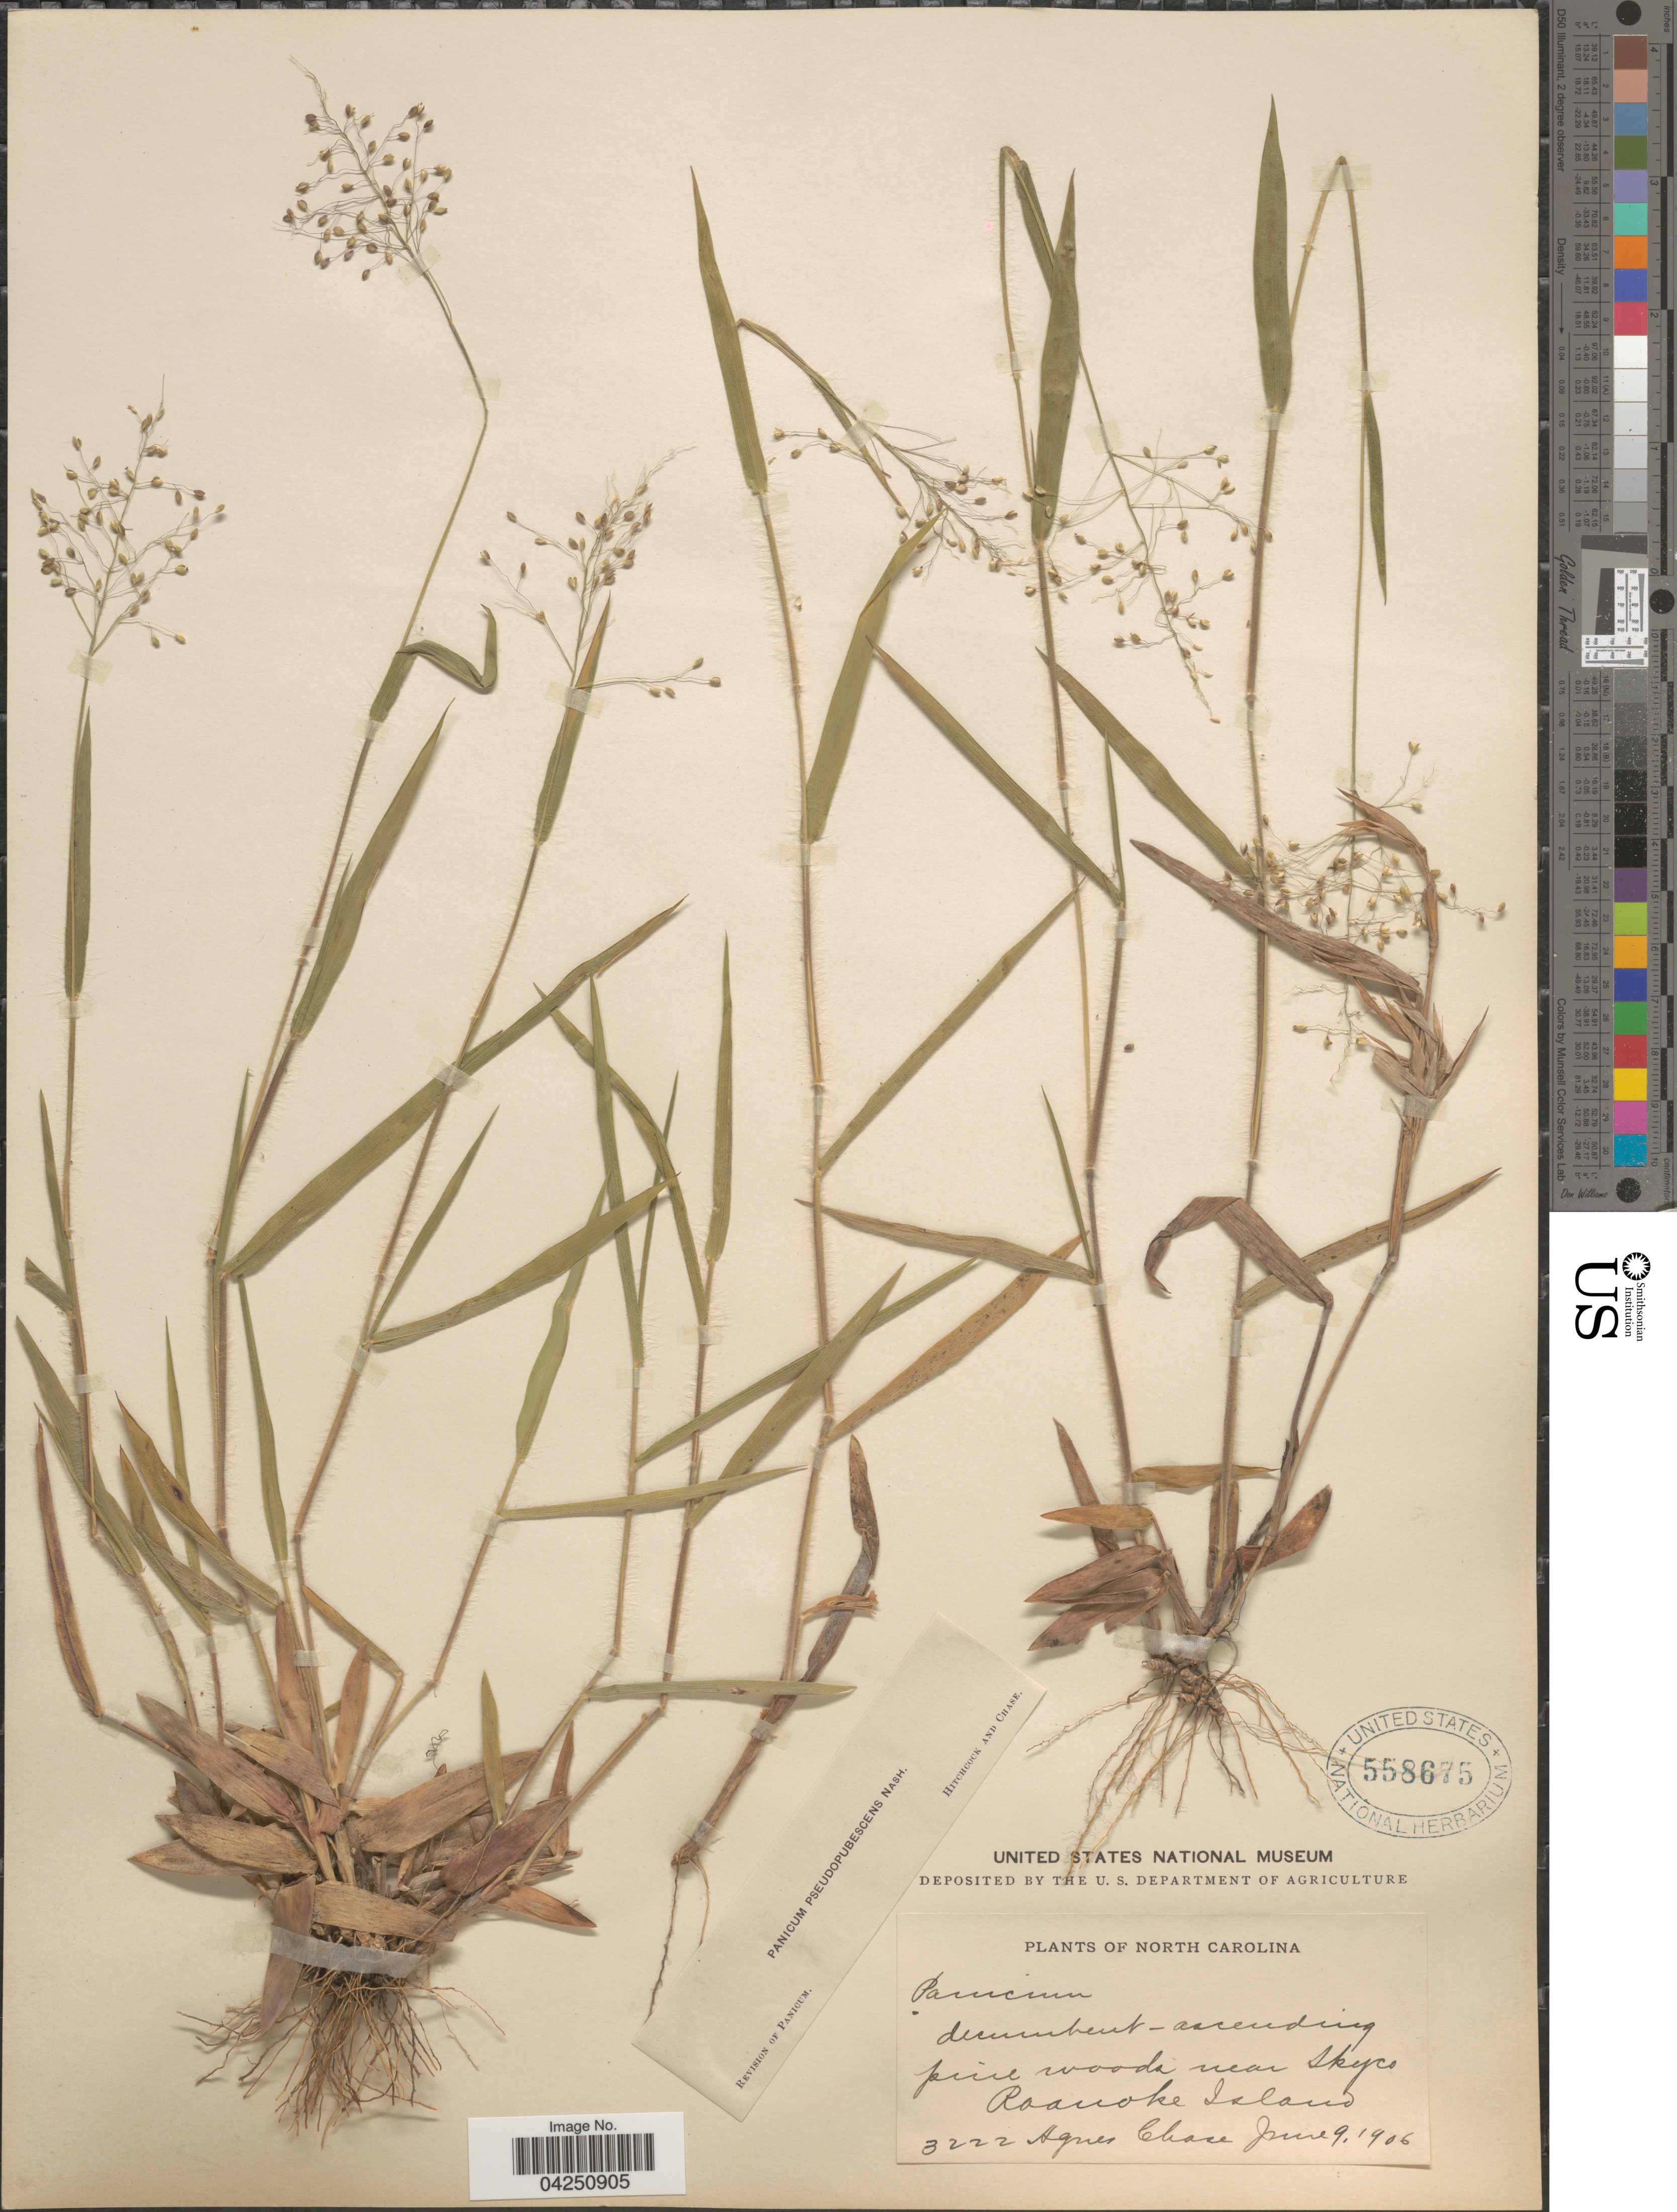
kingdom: Plantae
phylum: Tracheophyta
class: Liliopsida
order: Poales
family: Poaceae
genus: Dichanthelium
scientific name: Dichanthelium acuminatum var. acuminatum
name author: (Sw.) Gould & C.A. Clark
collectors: A. Chase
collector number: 3222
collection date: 1906-06-09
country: United States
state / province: North Carolina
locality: Decumbent-ascending pine woods near Skyco. Roanoke Island.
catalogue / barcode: US 558675